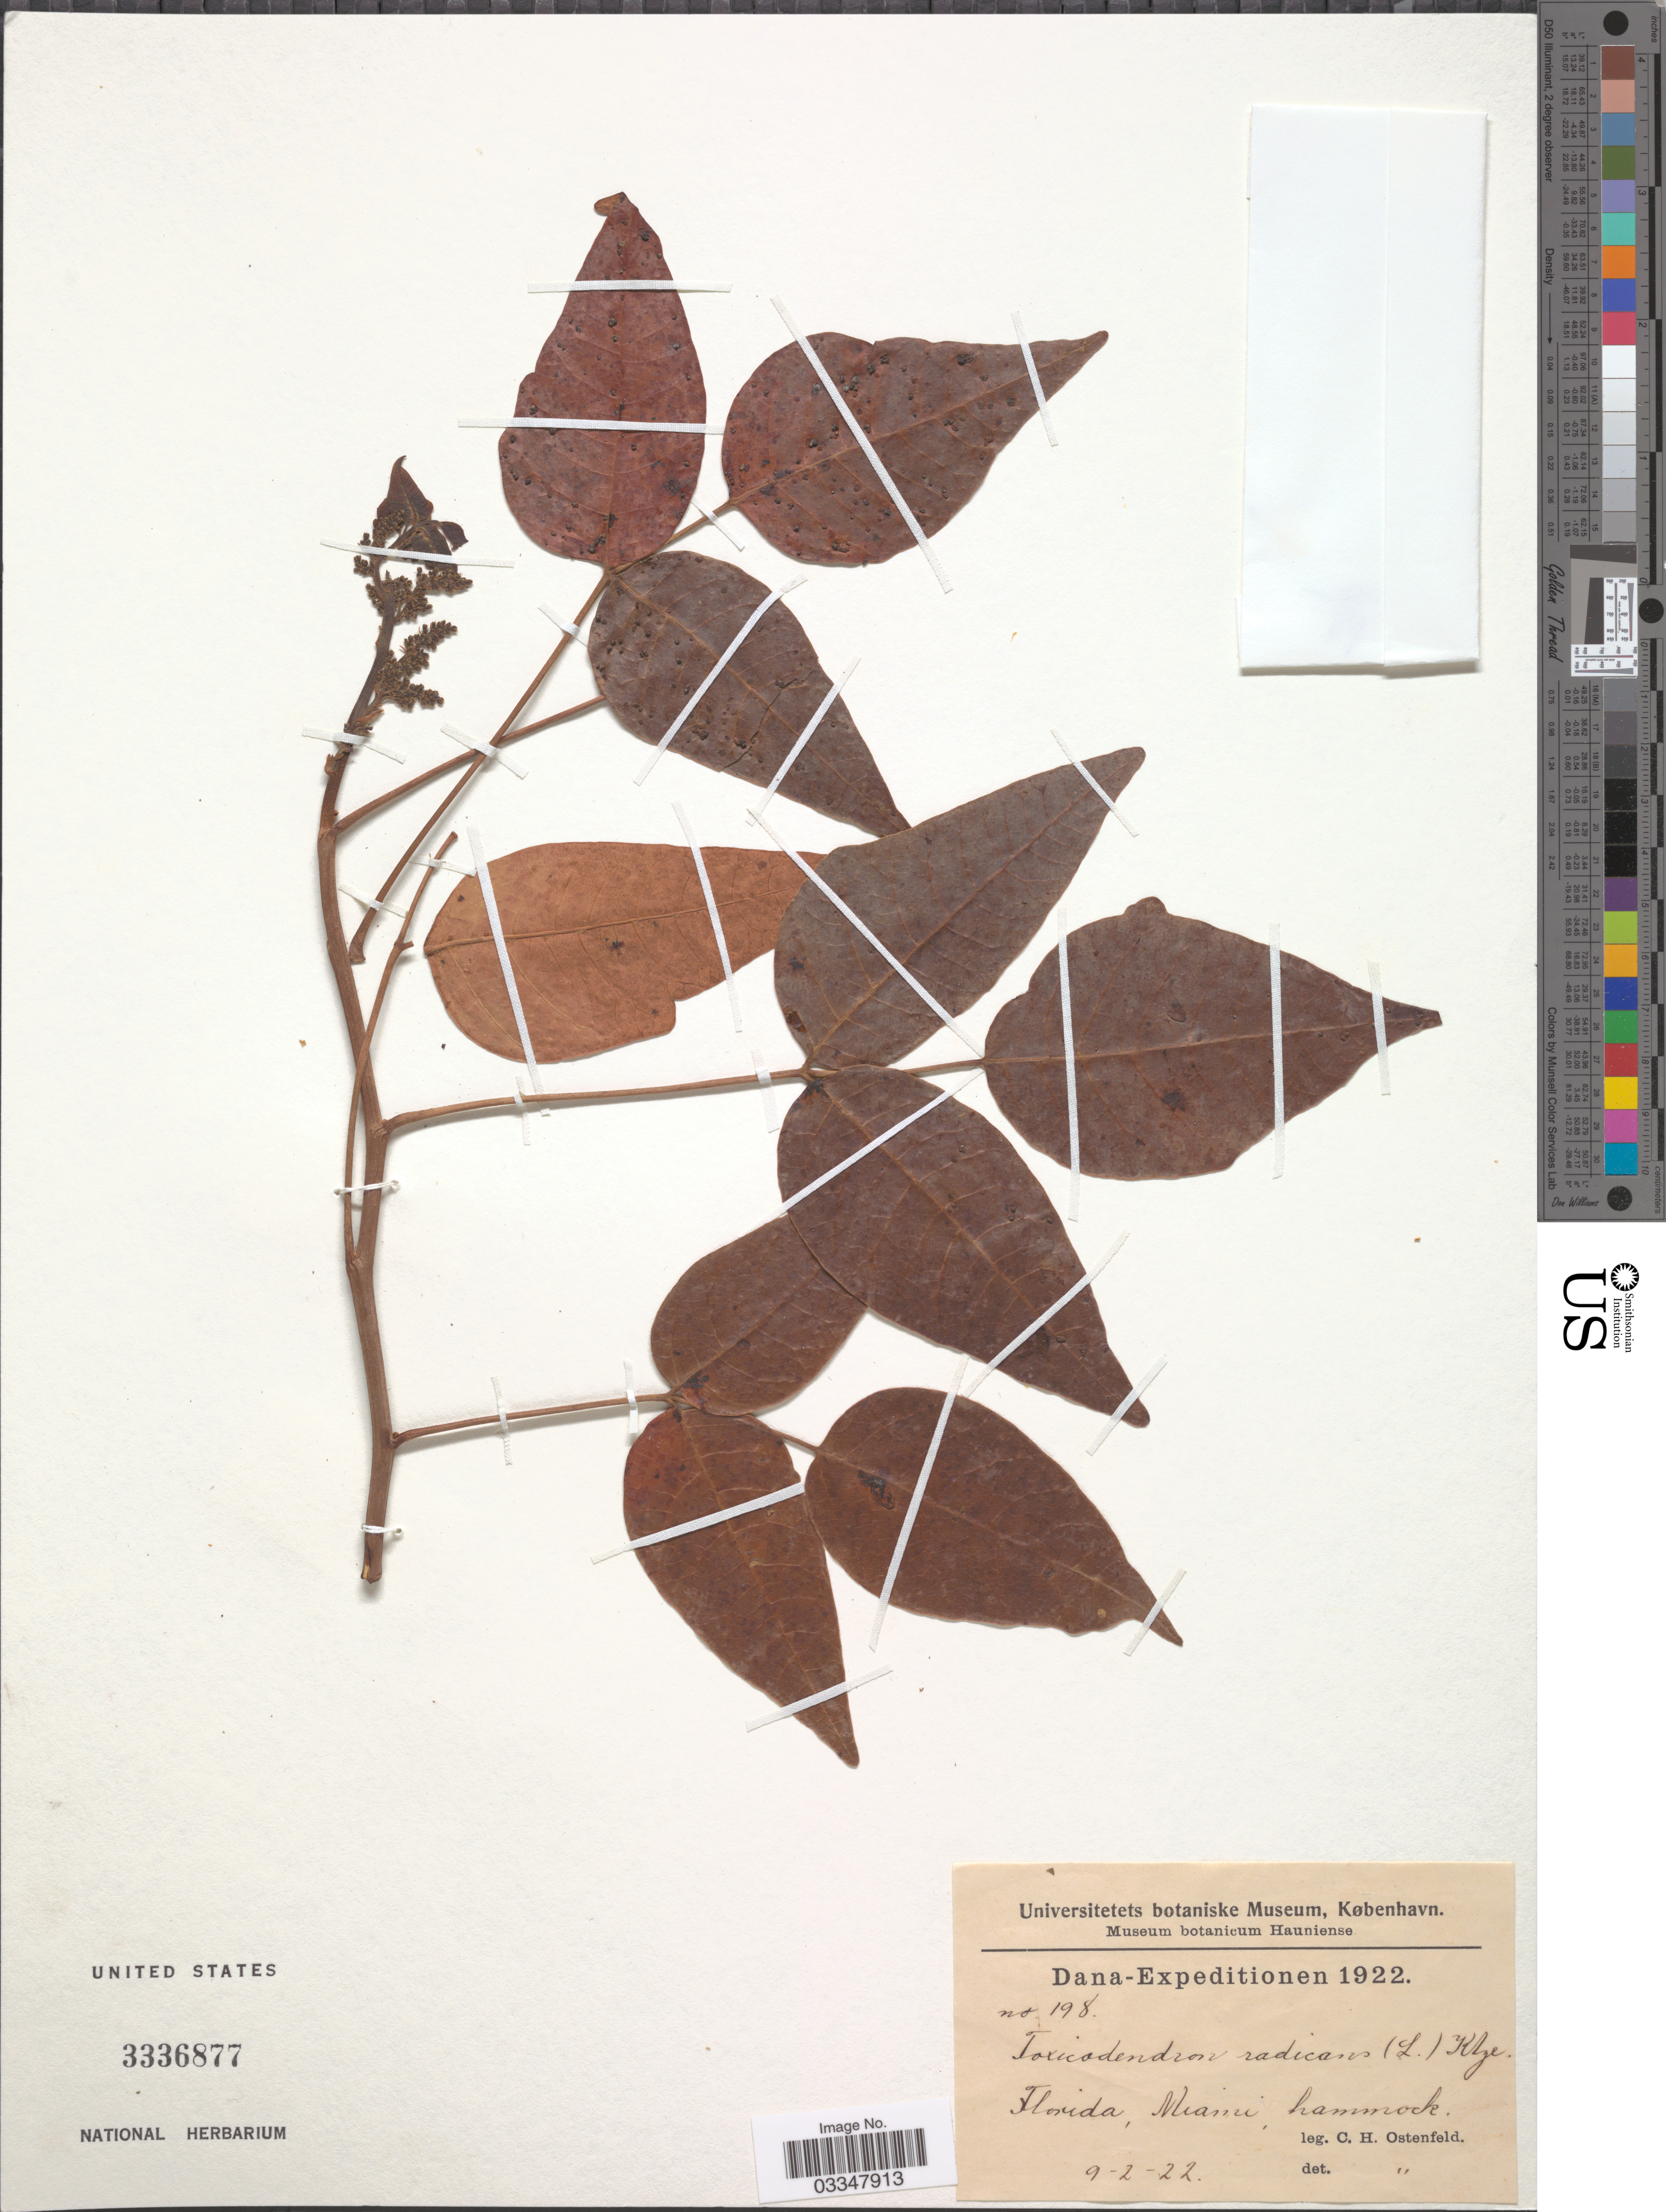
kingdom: Plantae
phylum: Tracheophyta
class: Magnoliopsida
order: Sapindales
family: Anacardiaceae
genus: Toxicodendron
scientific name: Toxicodendron radicans subsp. radicans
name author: (L.) Kuntze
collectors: C. Ostenfeld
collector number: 198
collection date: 1922-09-02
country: United States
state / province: Florida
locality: Miami.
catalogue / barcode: US 3336877